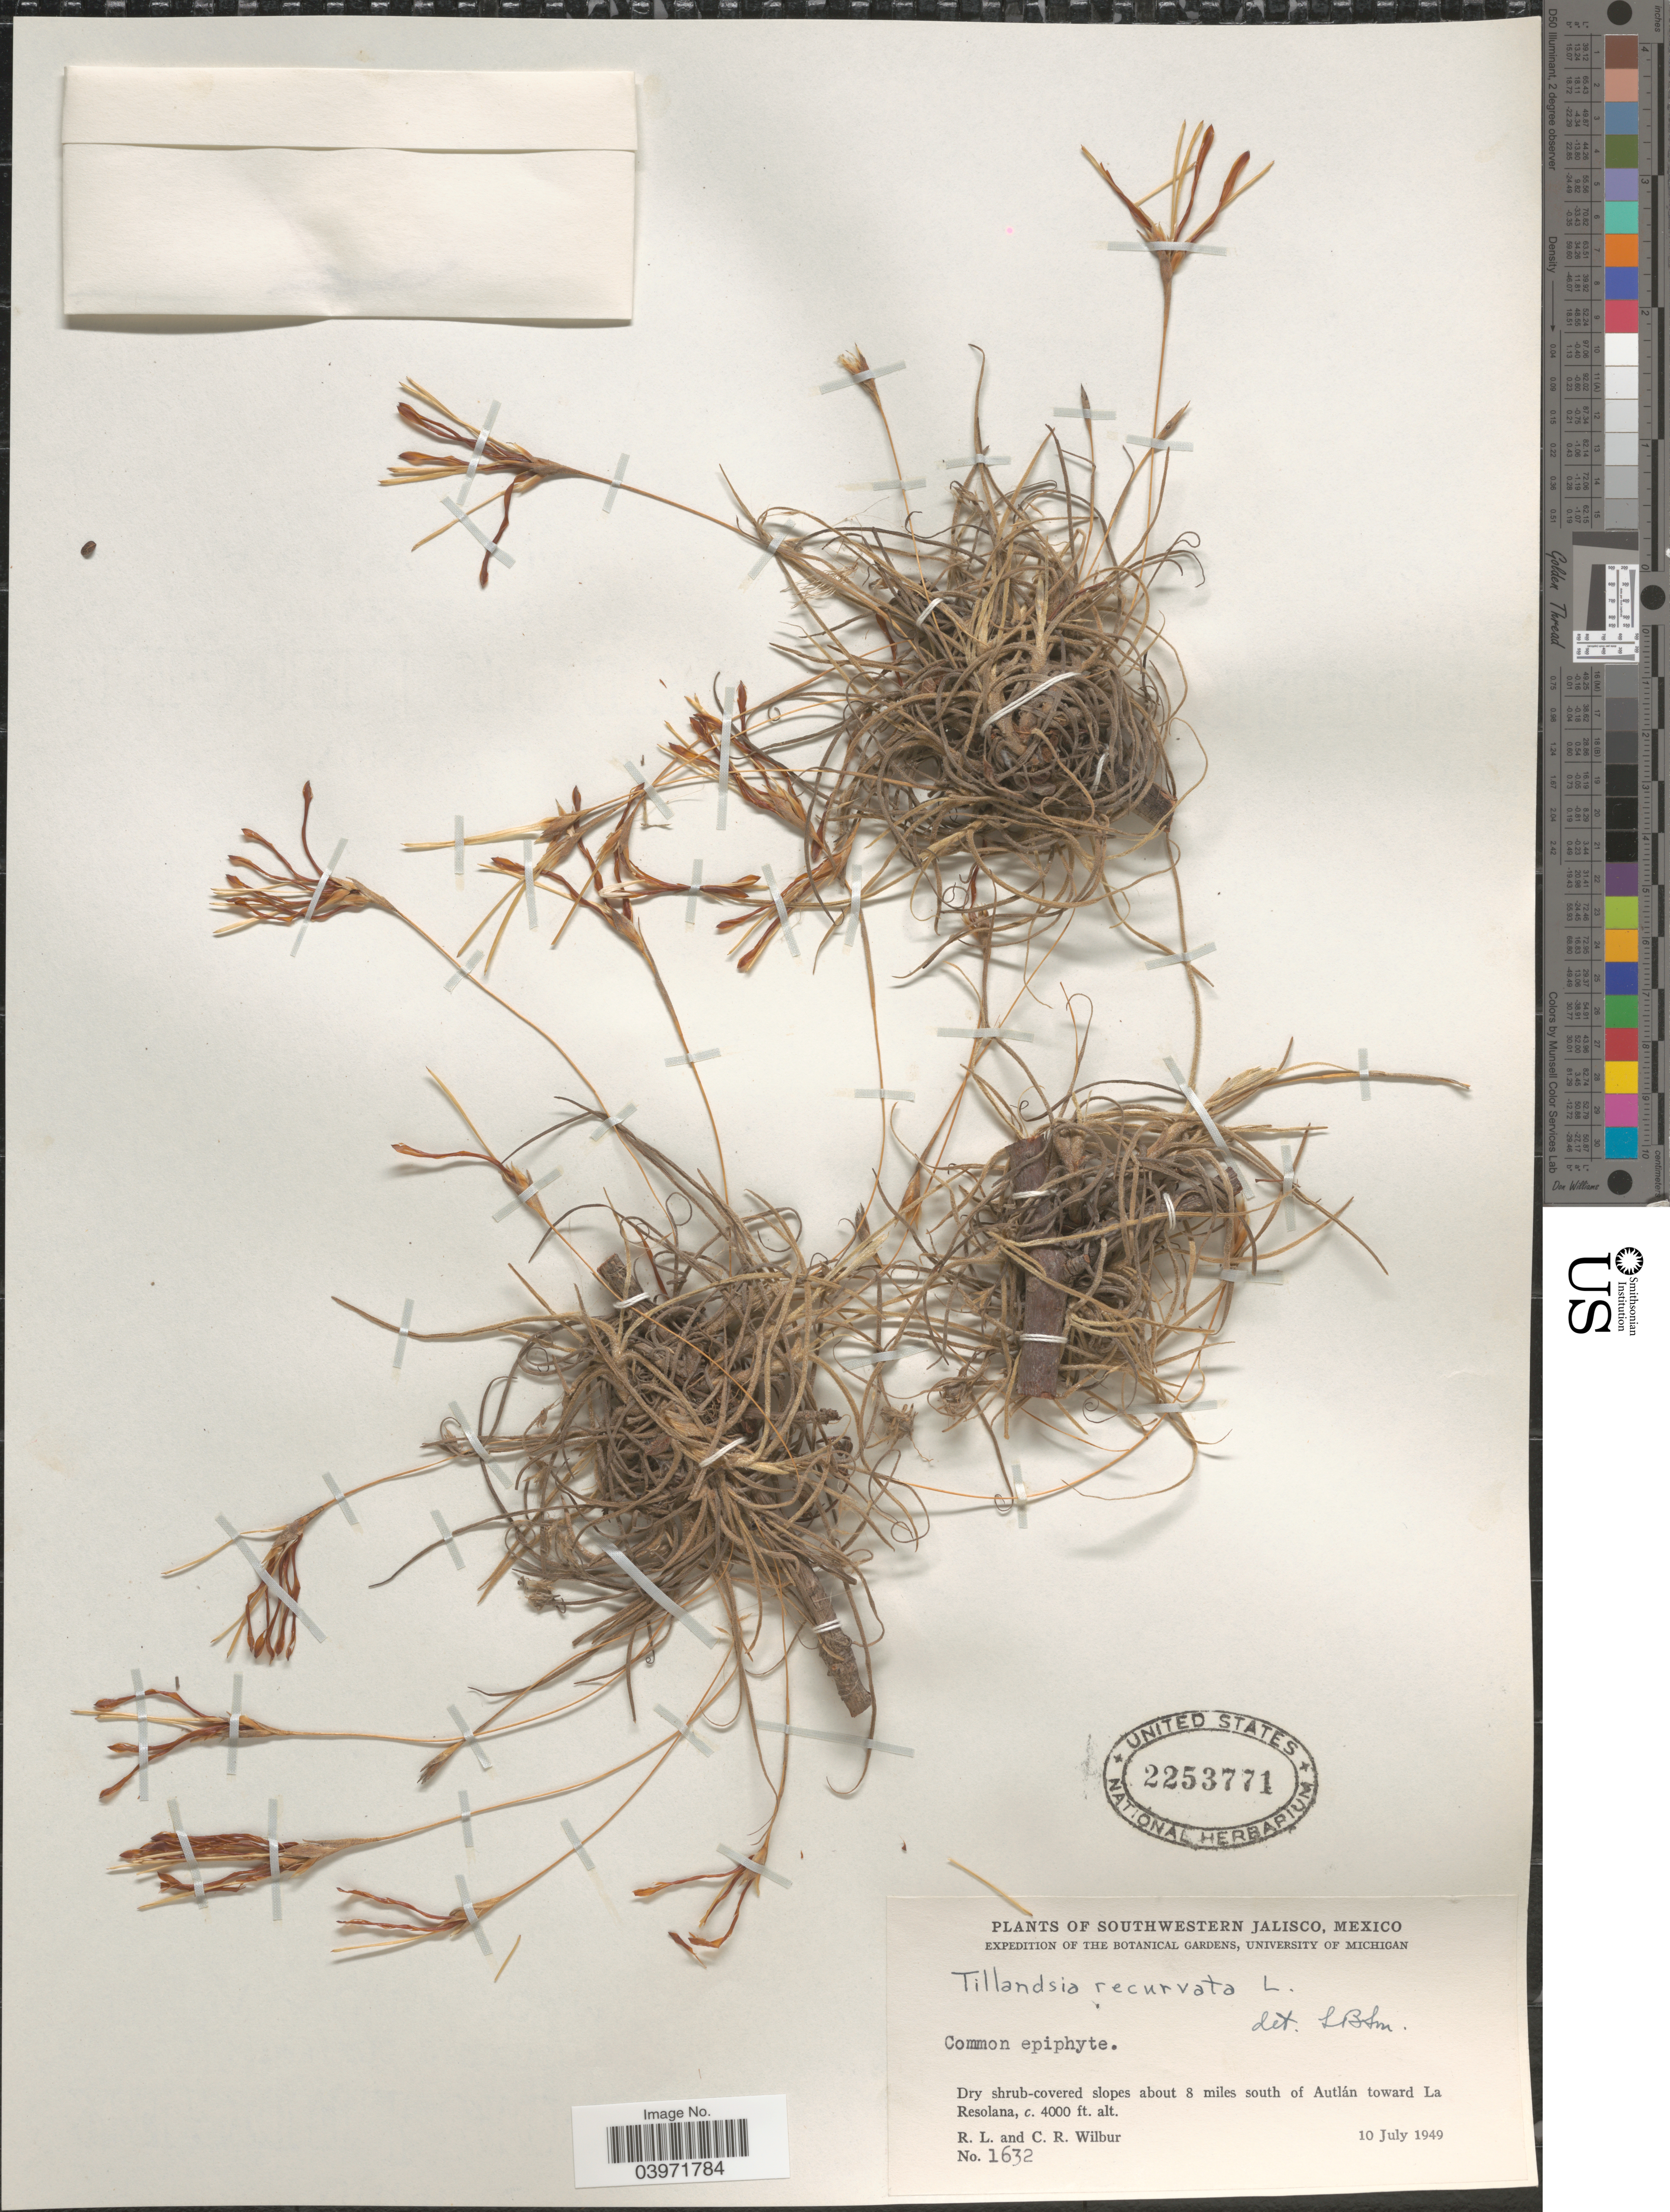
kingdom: Plantae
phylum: Tracheophyta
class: Liliopsida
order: Poales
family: Bromeliaceae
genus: Tillandsia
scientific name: Tillandsia recurvata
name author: L.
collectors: R. L. Wilbur & C. Wilbur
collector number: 1632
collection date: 1949-07-10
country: Mexico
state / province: Jalisco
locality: Southwestern Jalisco. Dry shrub-covered slopes about 8 miles south of Autlán toward La Resolana.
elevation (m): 1219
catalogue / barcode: US 2253771